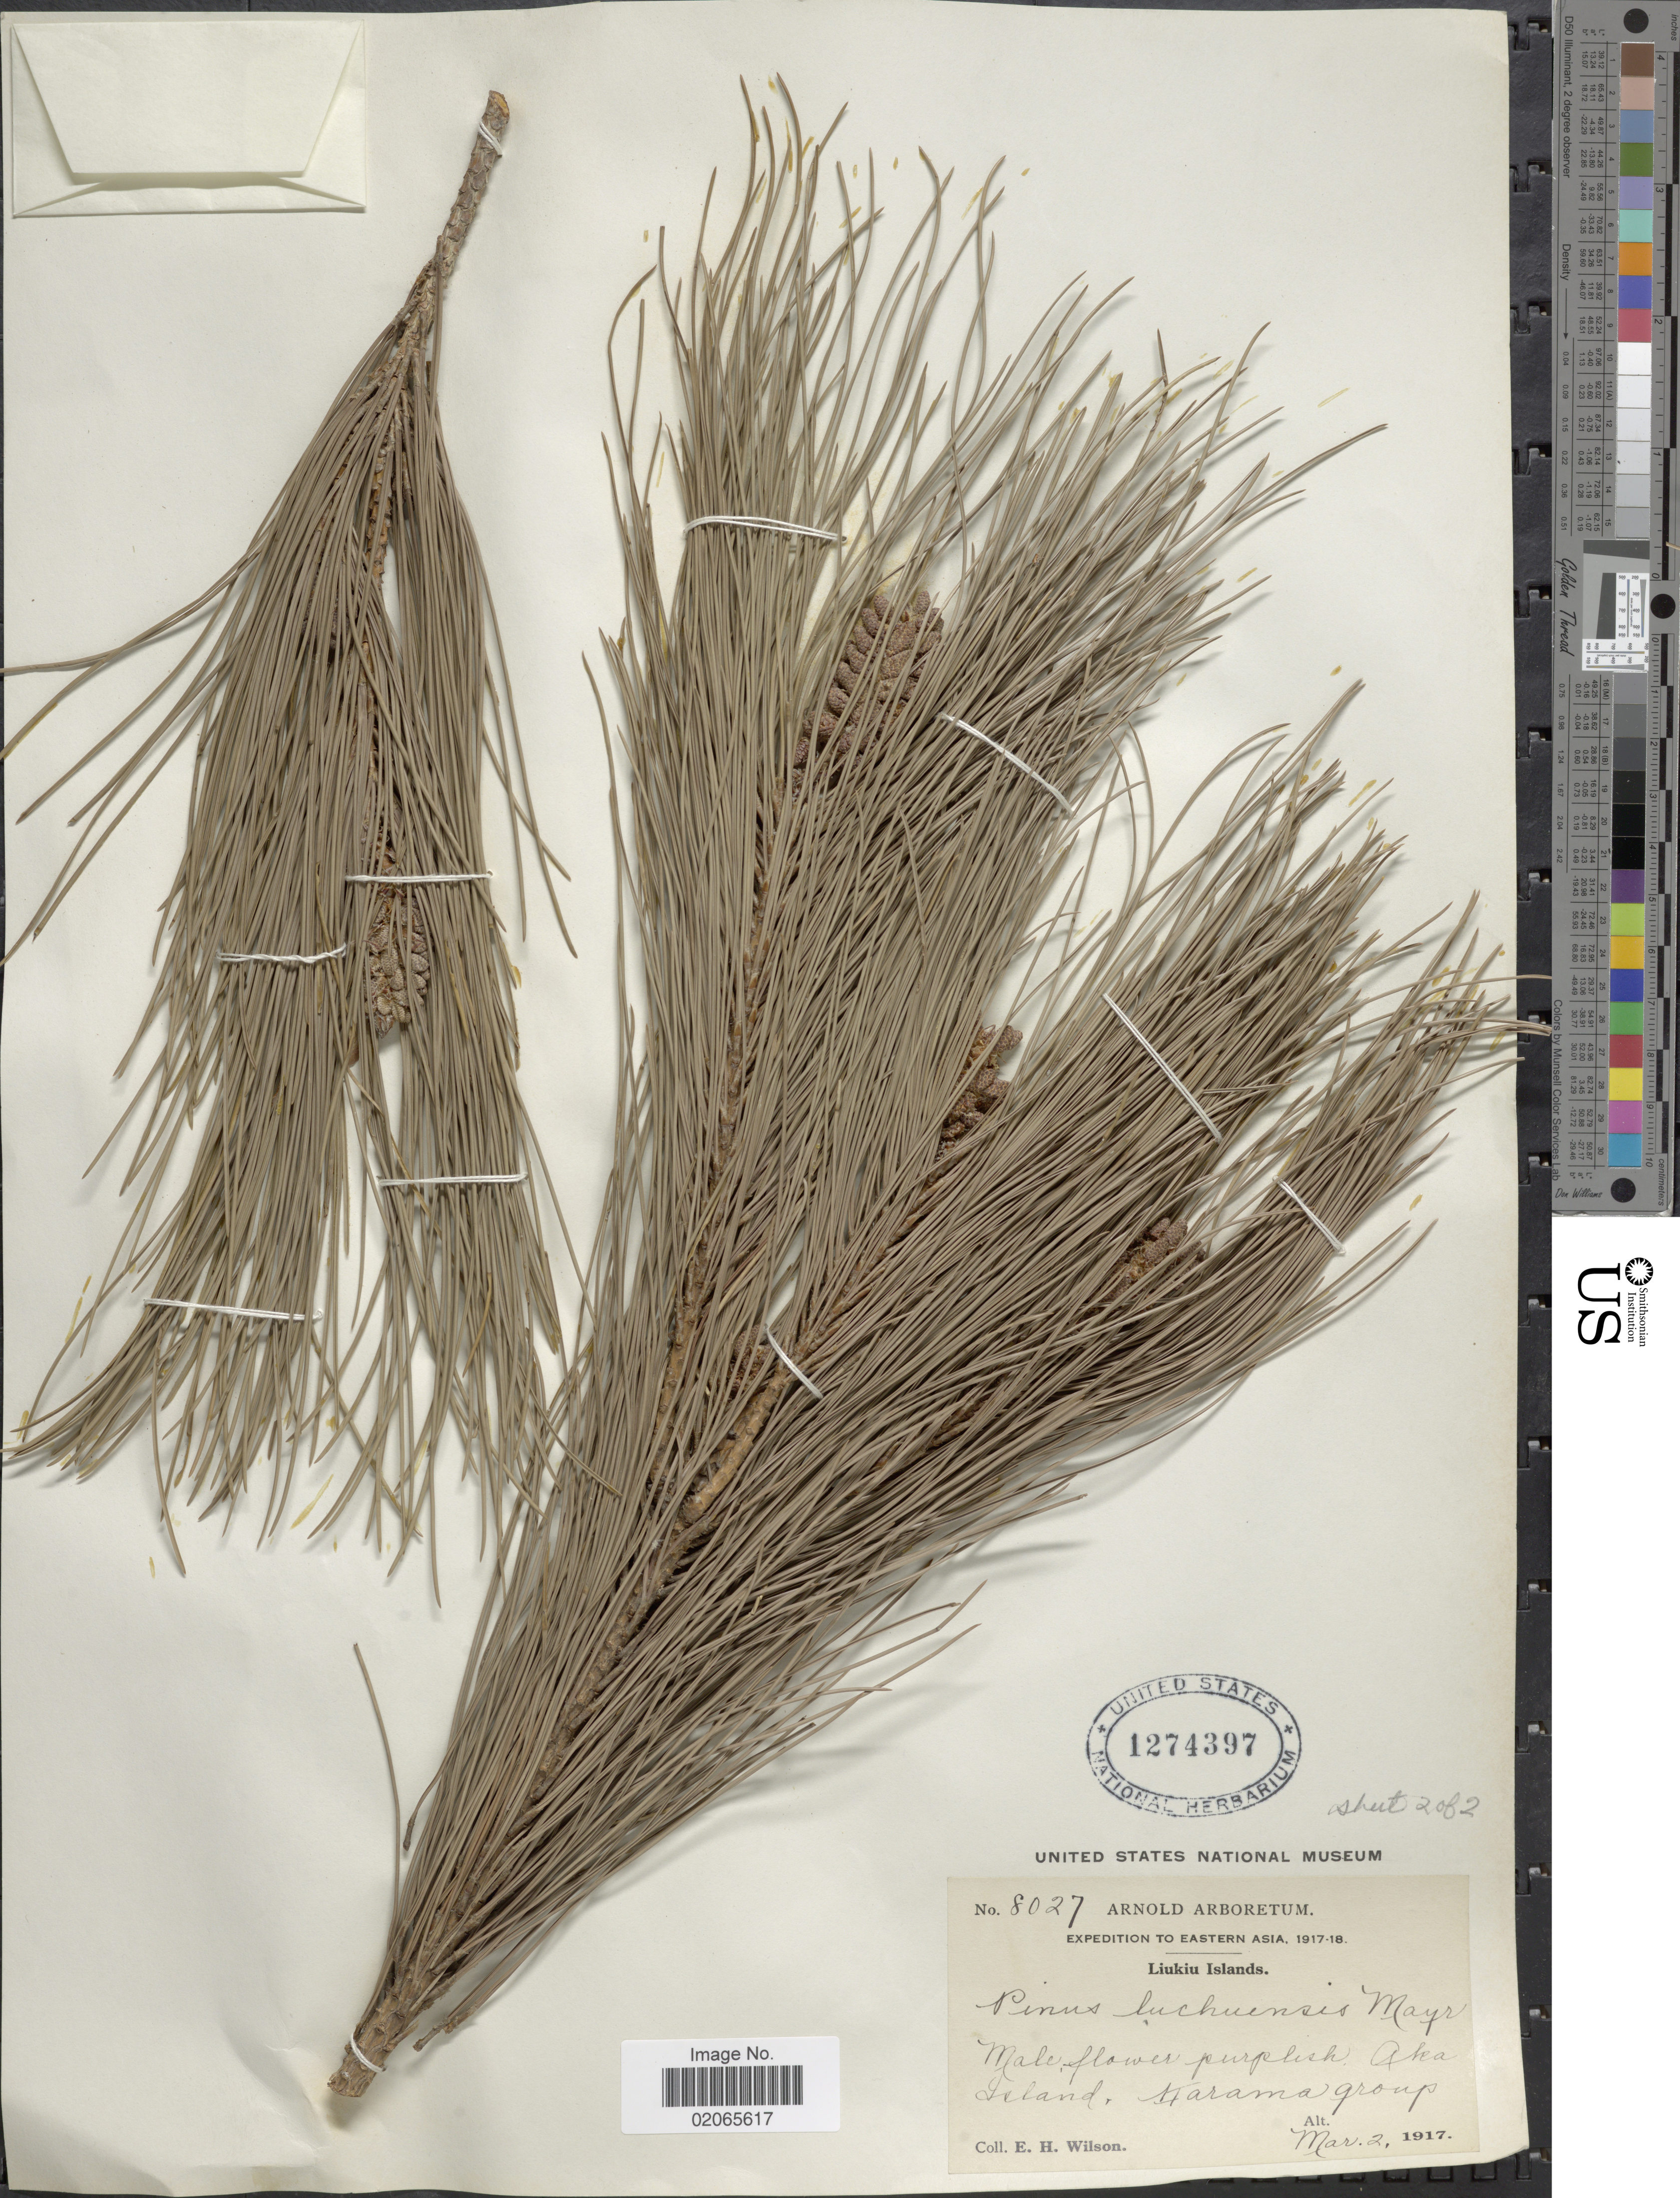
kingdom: Plantae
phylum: Tracheophyta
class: Pinopsida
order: Pinales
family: Pinaceae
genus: Pinus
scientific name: Pinus luchuensis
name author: Mayr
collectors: E. Wilson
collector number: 8027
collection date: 1917-03-02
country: Taiwan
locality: LiuKiu Islands. Ara Island, Harama group, Eastern Asia.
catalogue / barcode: US 1274397